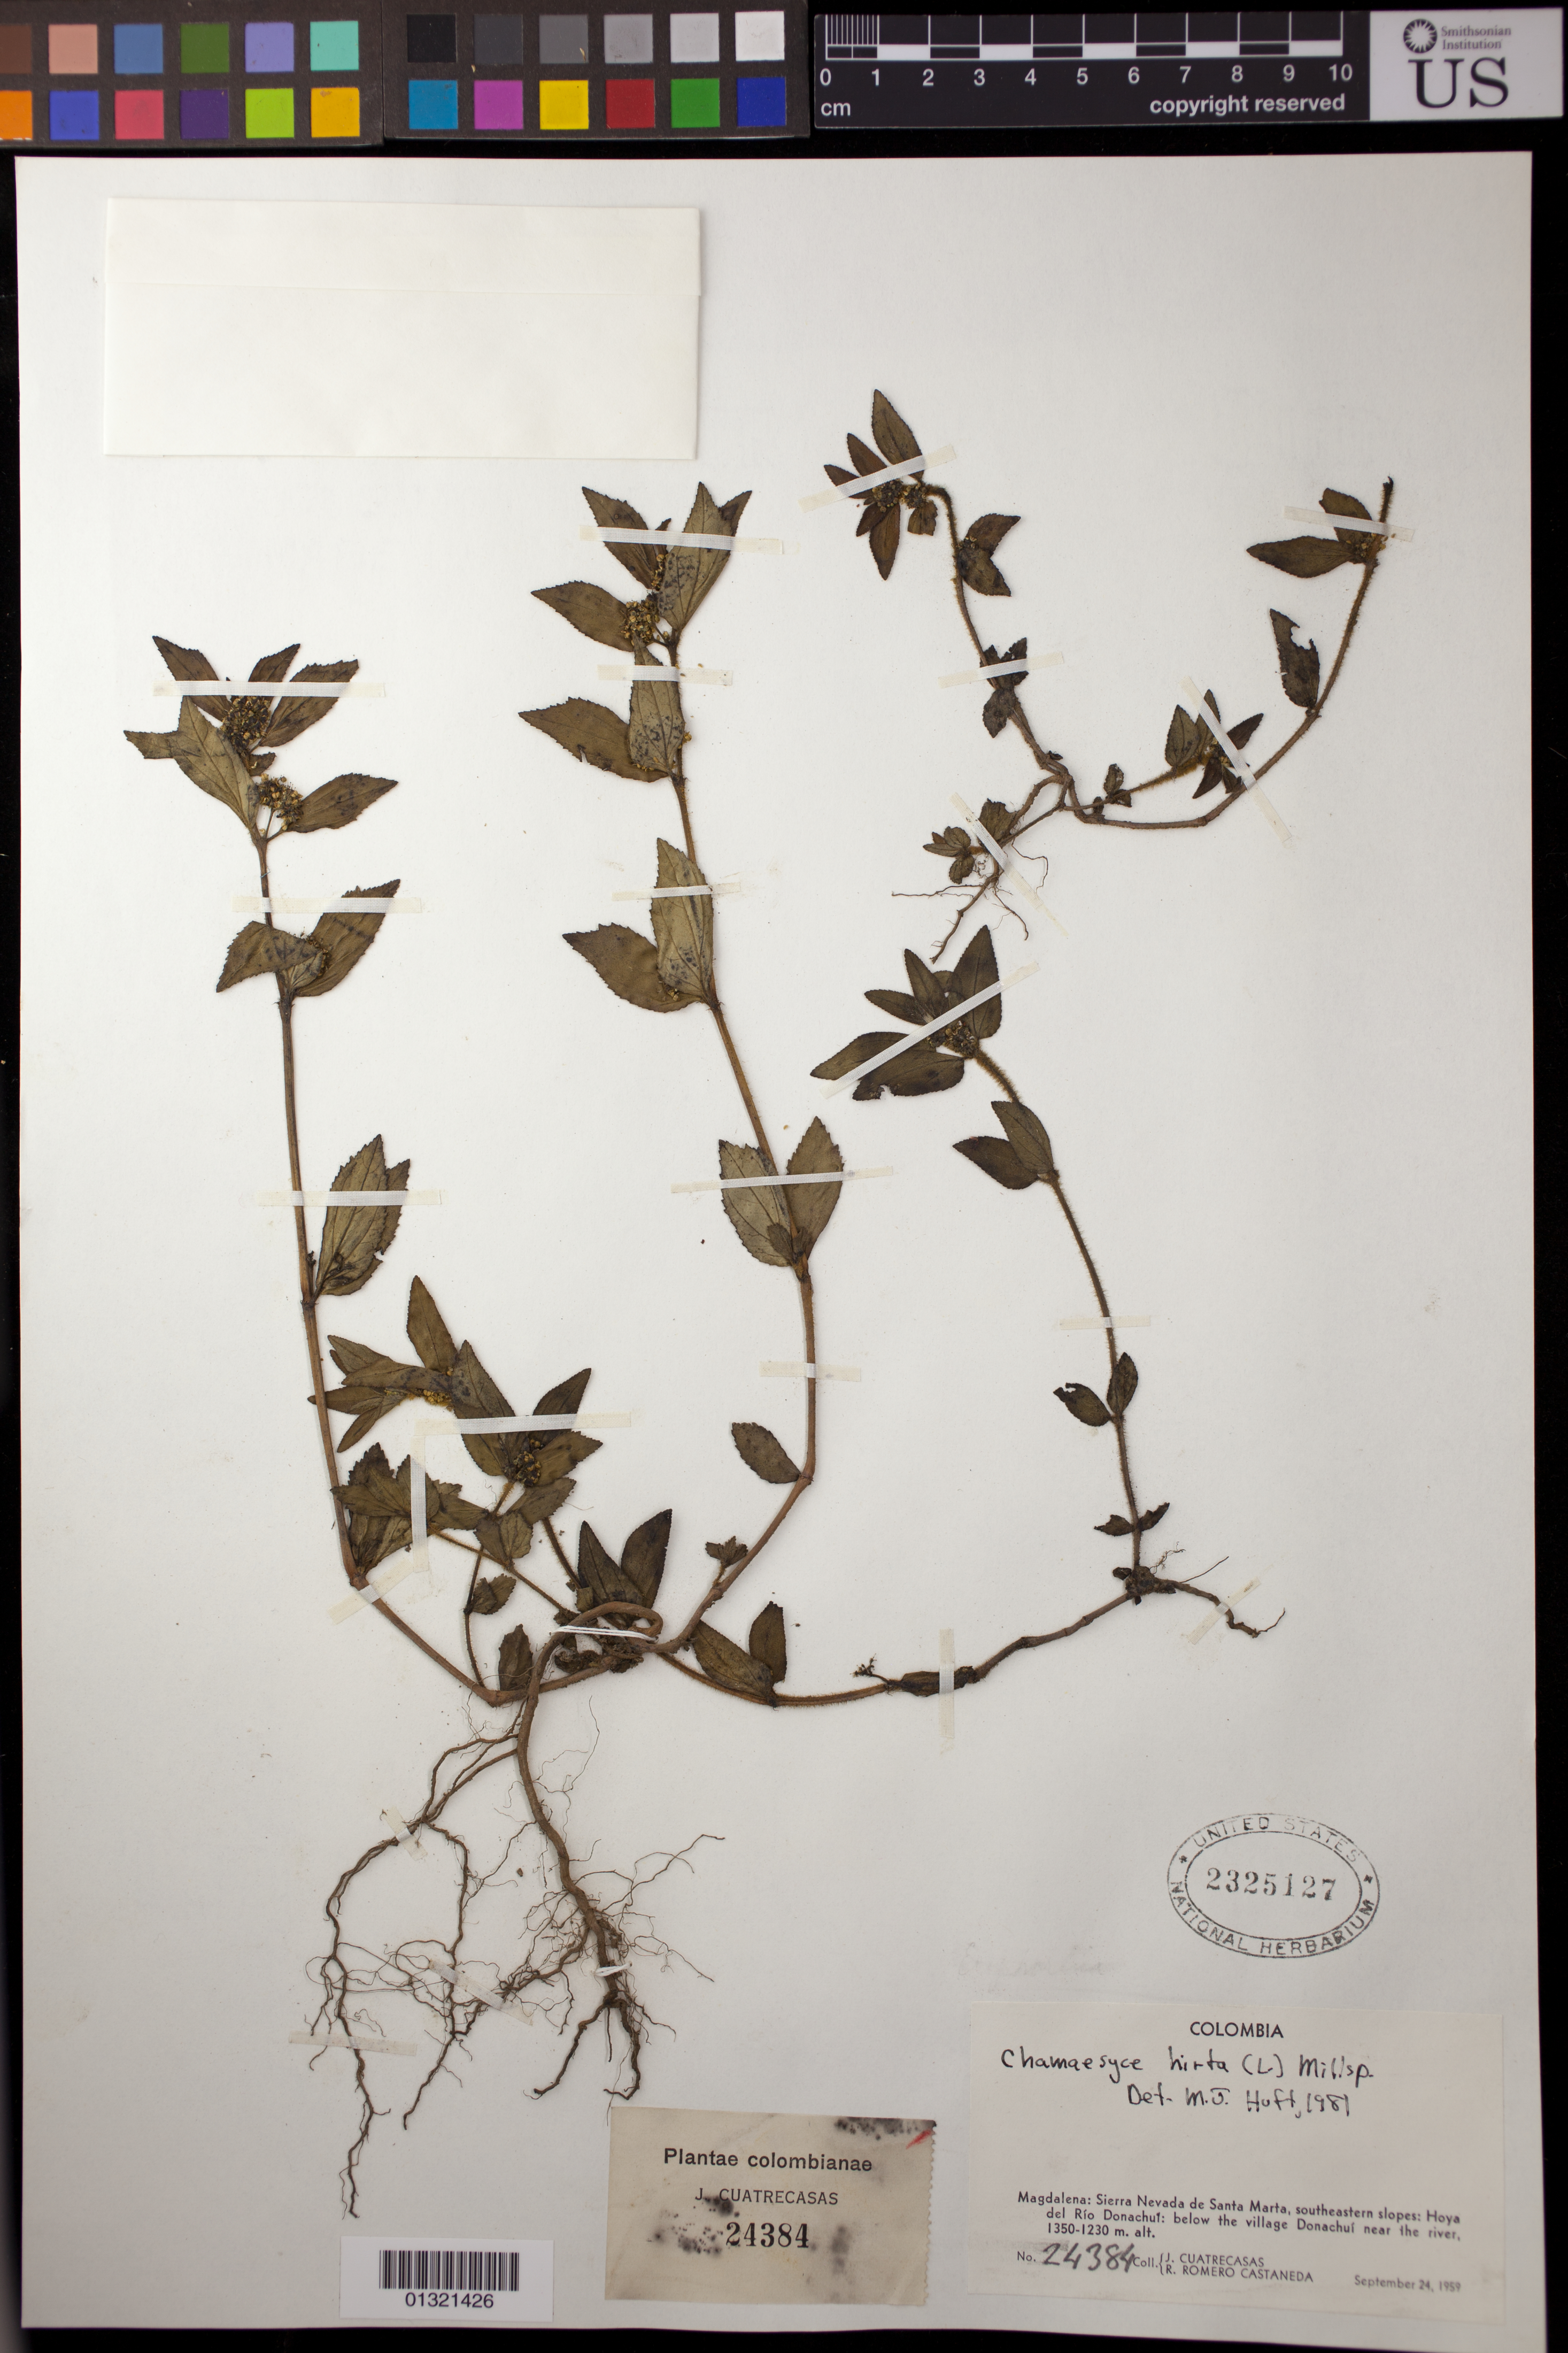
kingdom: Plantae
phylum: Tracheophyta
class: Magnoliopsida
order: Malpighiales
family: Euphorbiaceae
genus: Euphorbia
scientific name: Euphorbia hirta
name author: L.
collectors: J. Cuatrecasas & R. Romero Castañeda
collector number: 24384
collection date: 1959-09-24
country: Colombia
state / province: Magdalena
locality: Sierra Nevada de Santa Marta, southeastern slopes: Hoya del Río Donachuí: below the village Donachuí near the river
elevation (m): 1230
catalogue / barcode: US 2325127